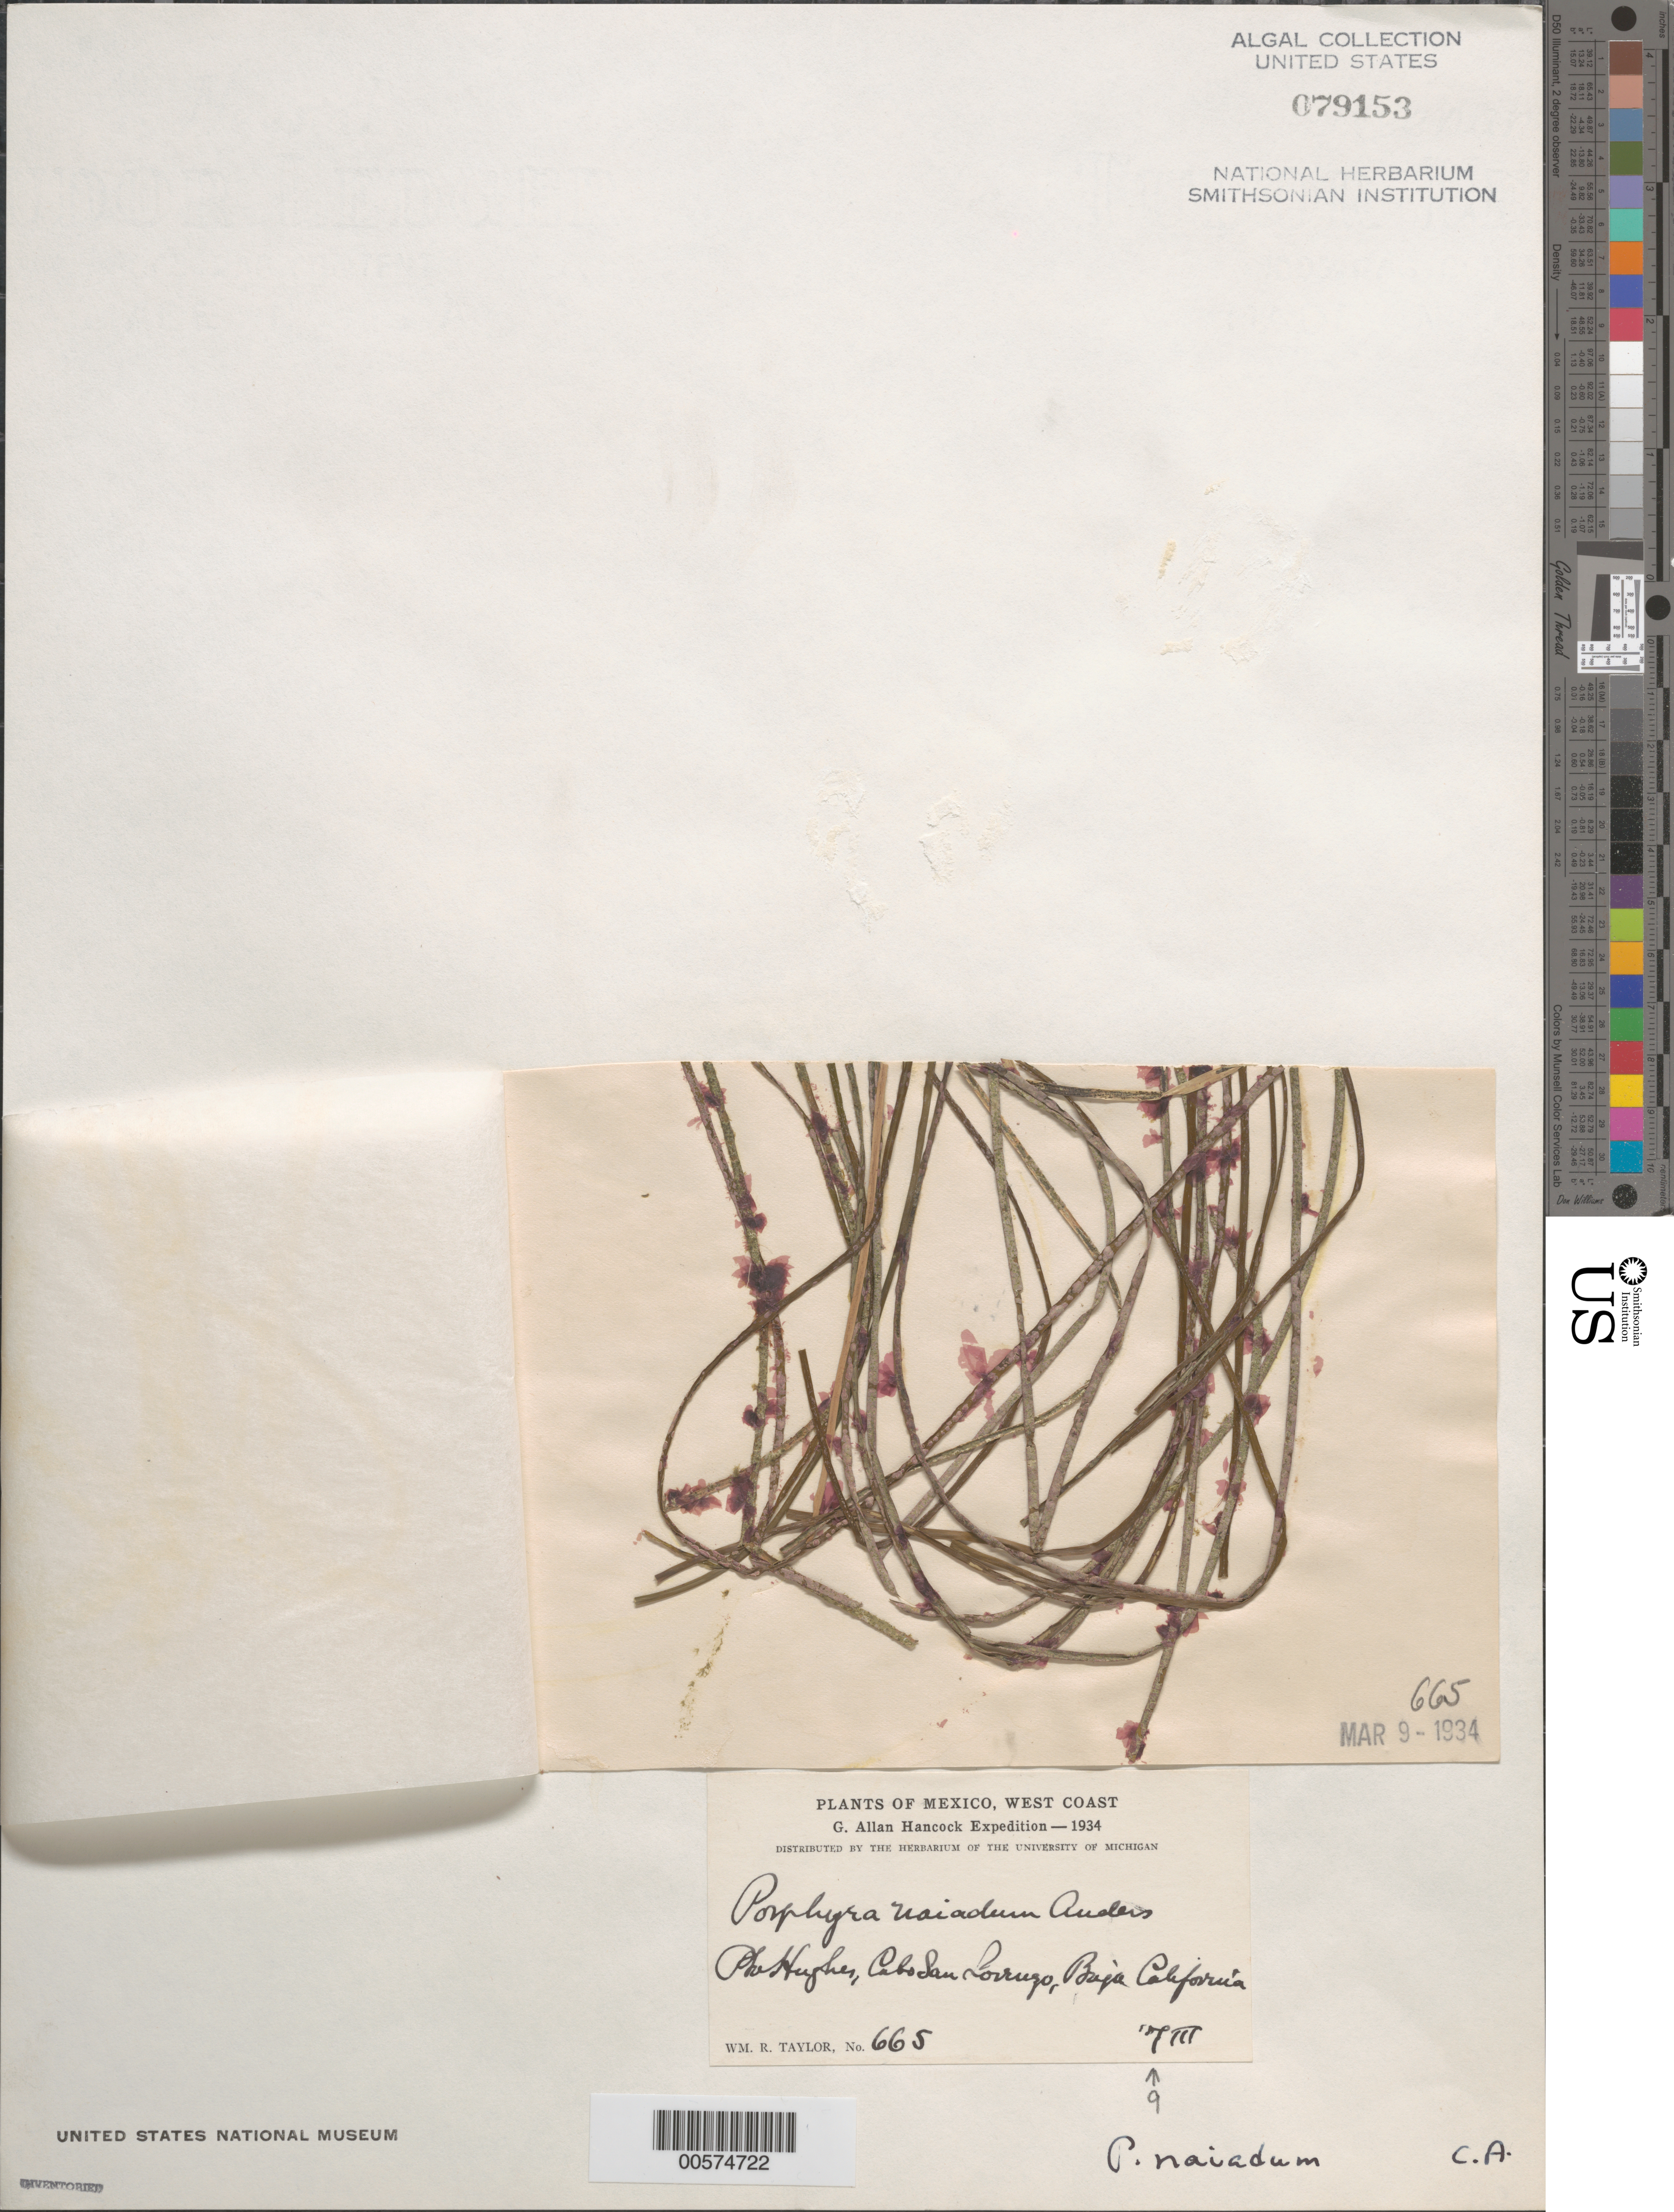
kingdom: Plantae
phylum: Rhodophyta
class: Compsopogonophyceae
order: Erythropeltidales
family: Erythrotrichiaceae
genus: Smithora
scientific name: Smithora naiadum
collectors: W. R. Taylor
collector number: WRT 34-665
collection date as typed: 09 Mar 1934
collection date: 1934-03-09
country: Mexico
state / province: Baja California Sur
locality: Punta Hughes, Cabo San Lorenzo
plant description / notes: G. Allan Hancock Expedition, 1934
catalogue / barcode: US 79153